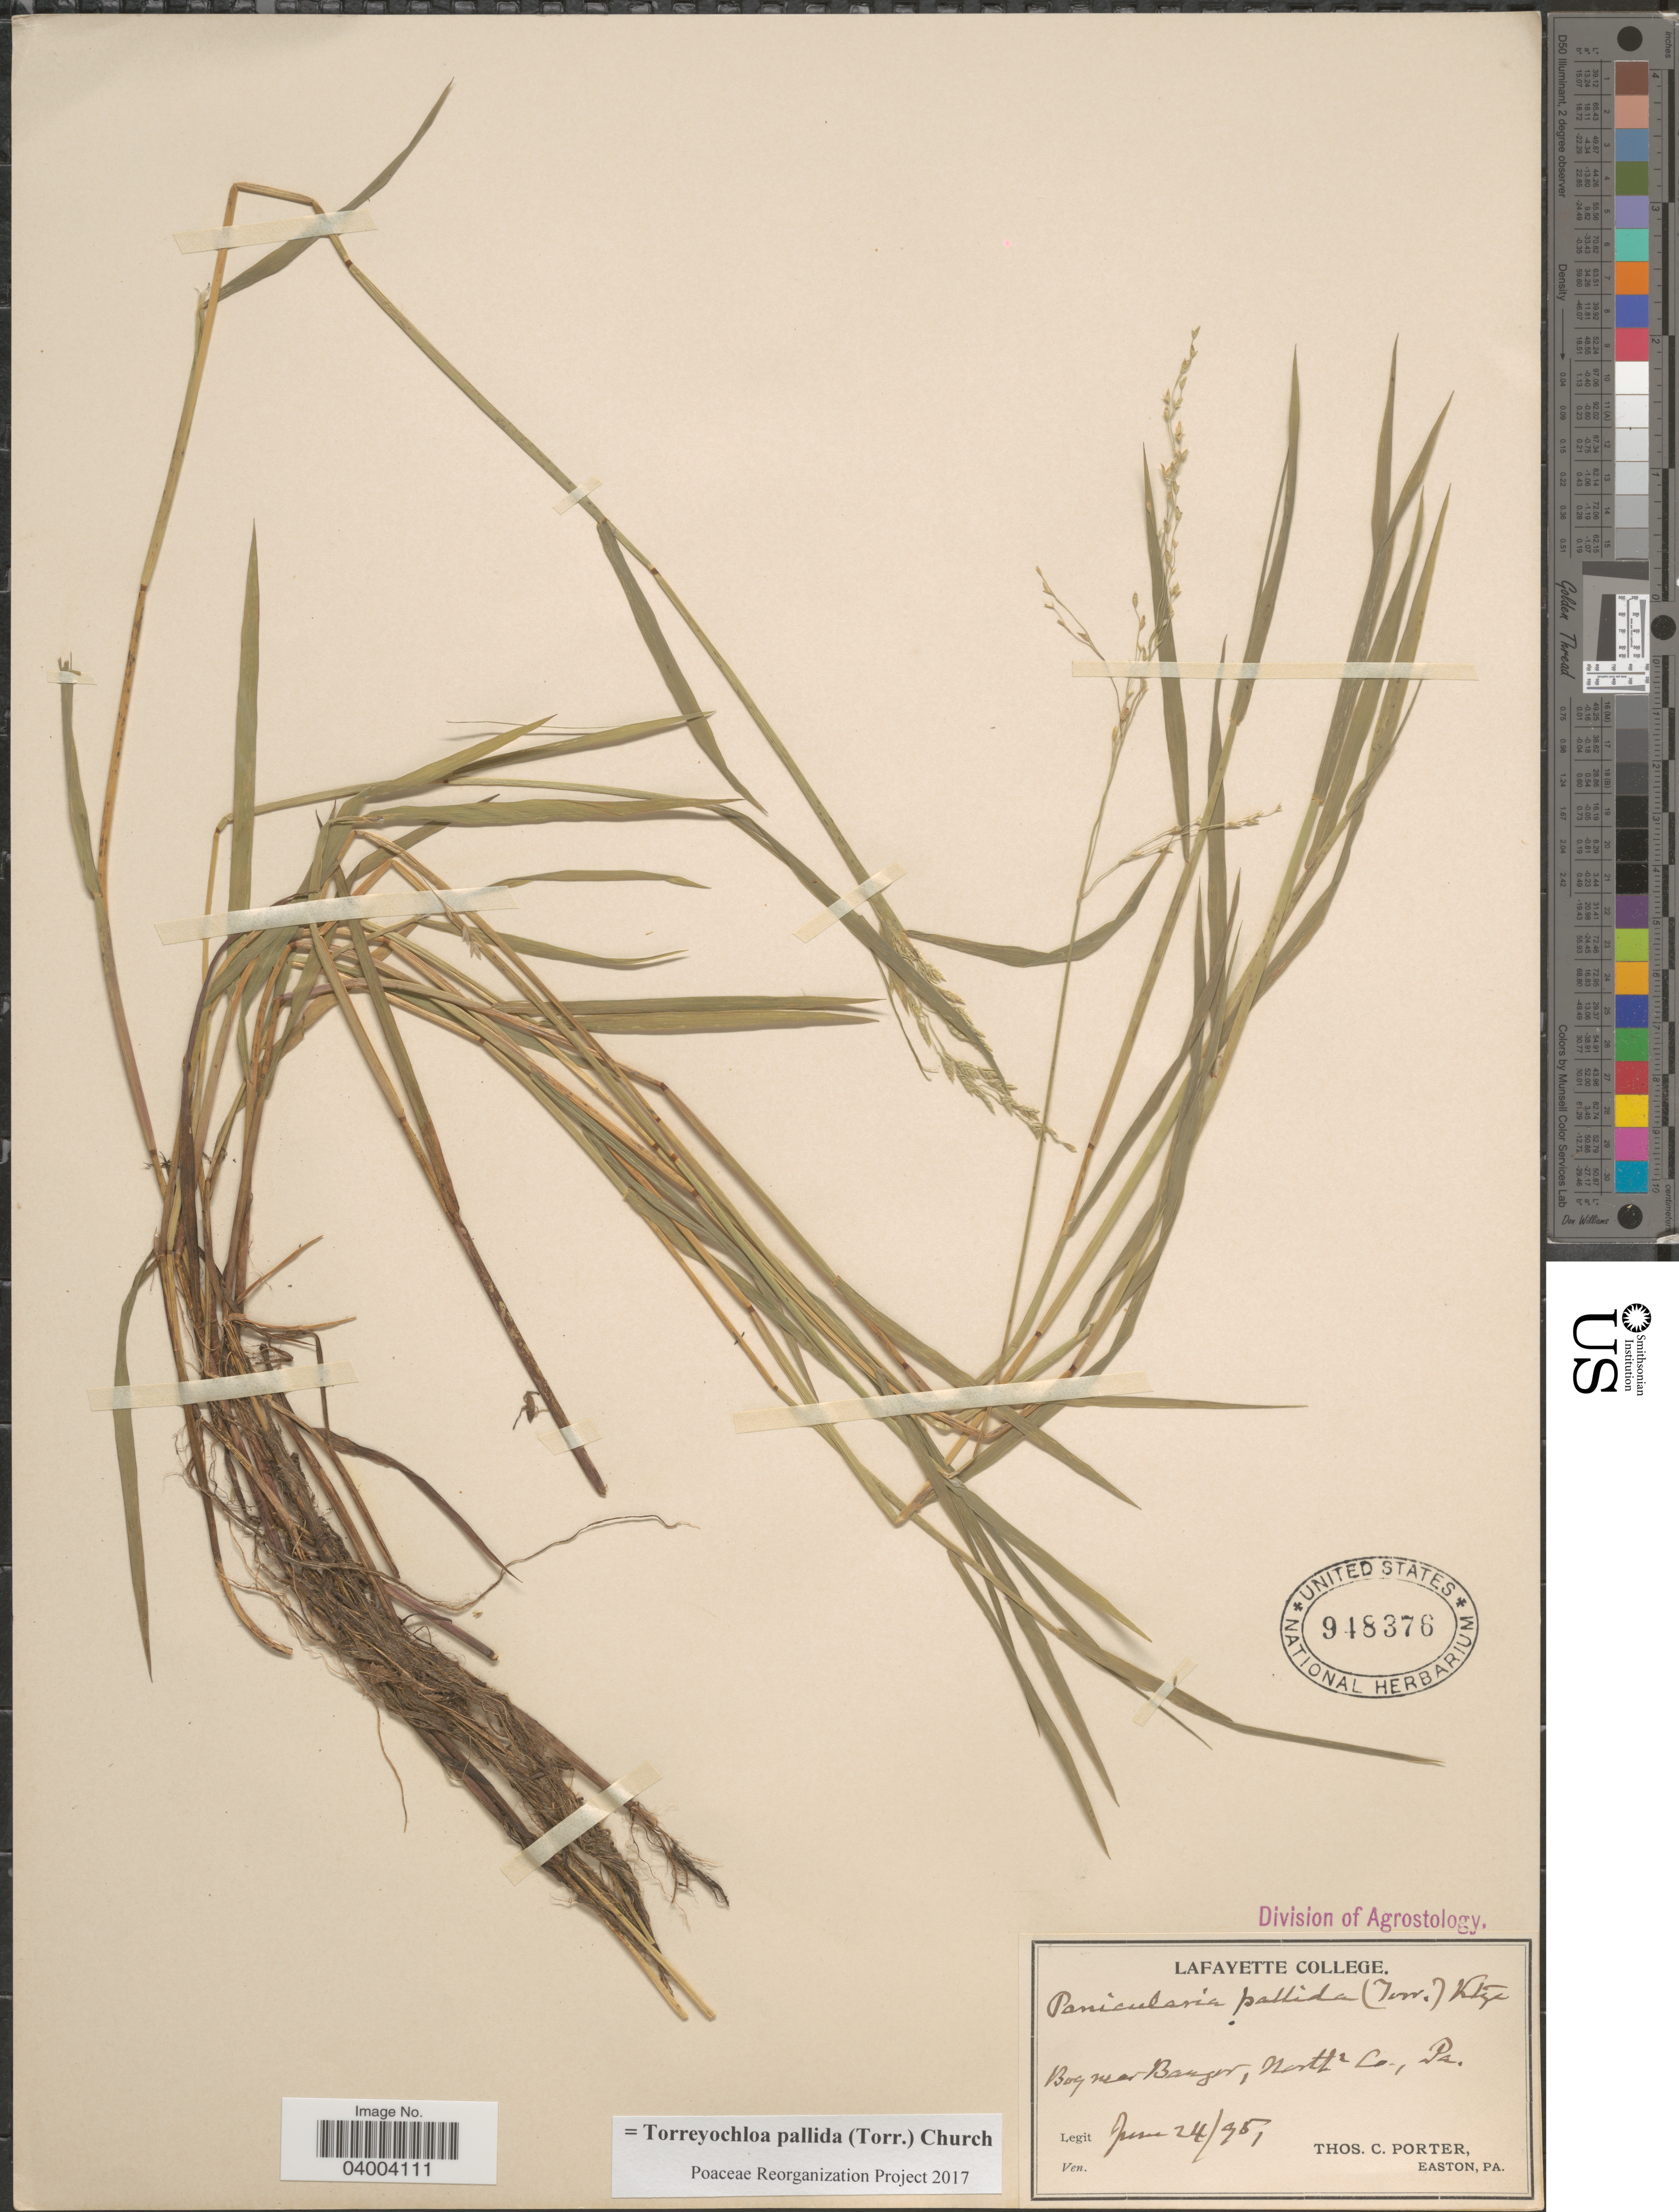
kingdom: Plantae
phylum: Tracheophyta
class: Liliopsida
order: Poales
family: Poaceae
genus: Torreyochloa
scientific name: Torreyochloa pallida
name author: (Torr.) G.L. Church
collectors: T. Porter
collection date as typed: Transcribed d/m/y: 24/6/95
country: United States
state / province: Pennsylvania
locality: Bog near Bangor, North Co.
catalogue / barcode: US 948376